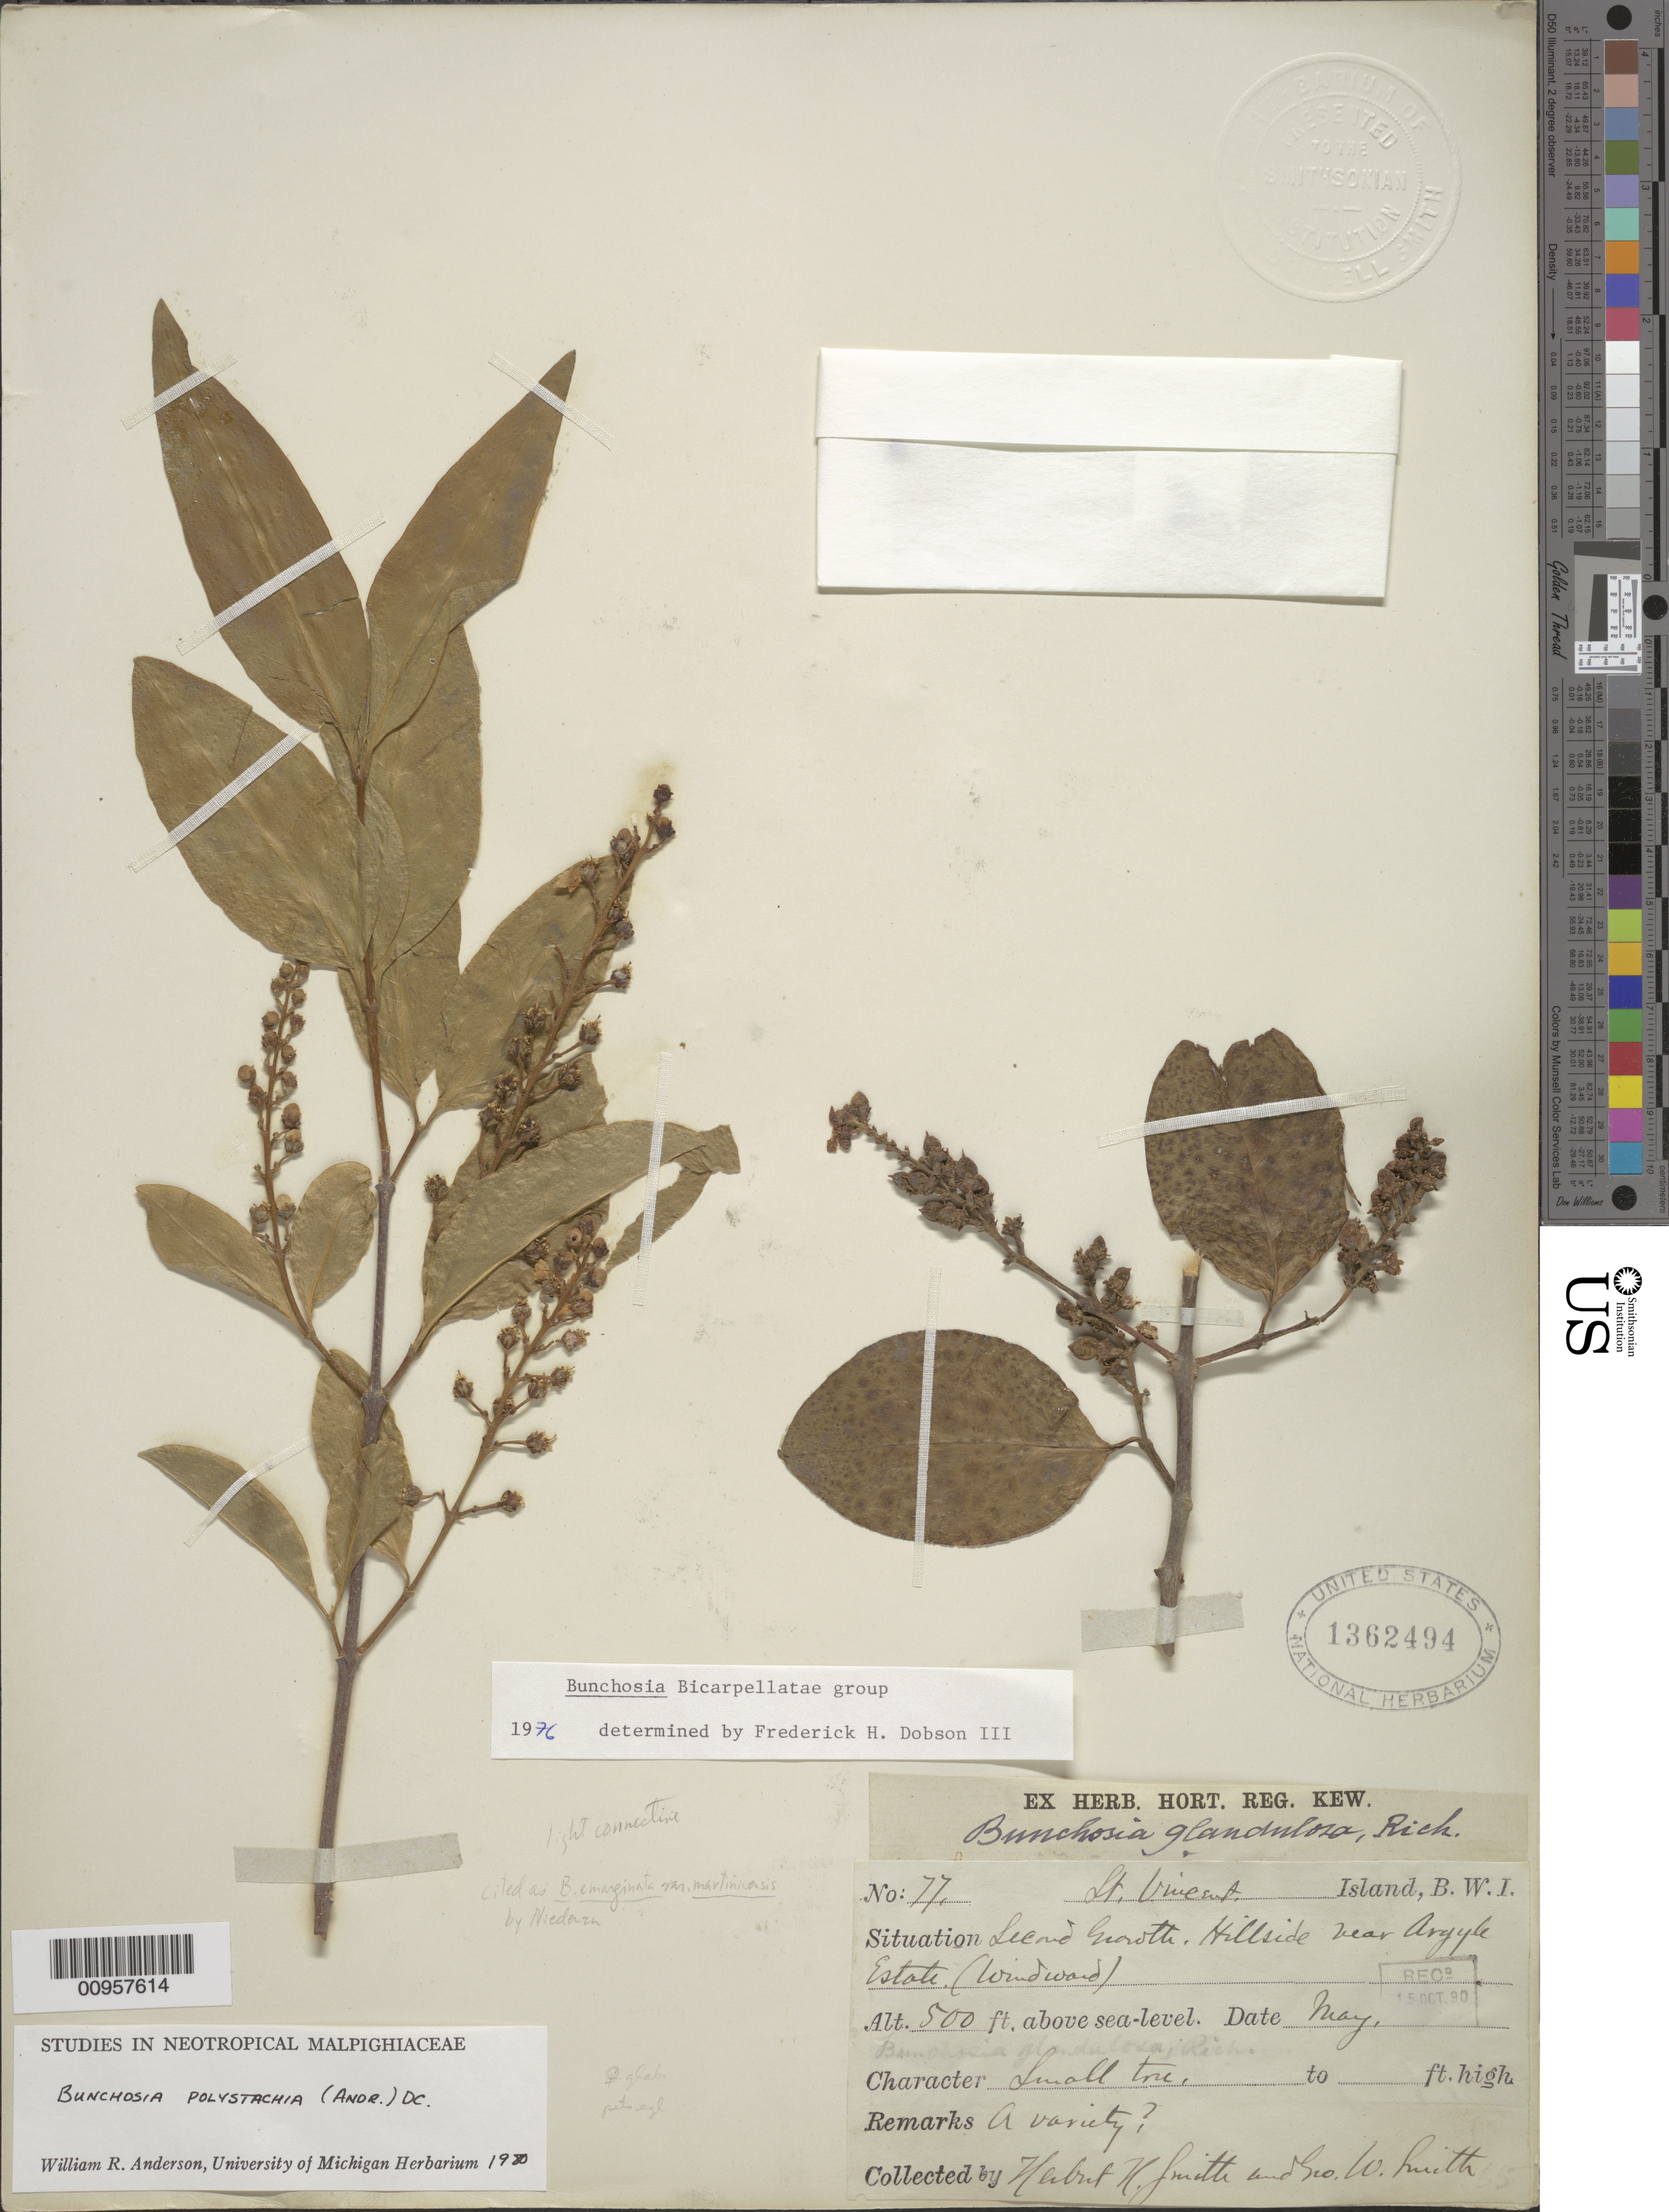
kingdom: Plantae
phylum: Tracheophyta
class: Magnoliopsida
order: Malpighiales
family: Malpighiaceae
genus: Bunchosia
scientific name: Bunchosia polystachya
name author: (Andrews) DC.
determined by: Anderson, W. R., (MICH), University of Michigan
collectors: H. H. Smith & W. Smith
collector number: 77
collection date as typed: May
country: St. Vincent - Grenadines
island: St. Vincent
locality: Hillside near Argyle Estate (Windward)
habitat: Second growth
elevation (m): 152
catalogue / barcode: US 1362494